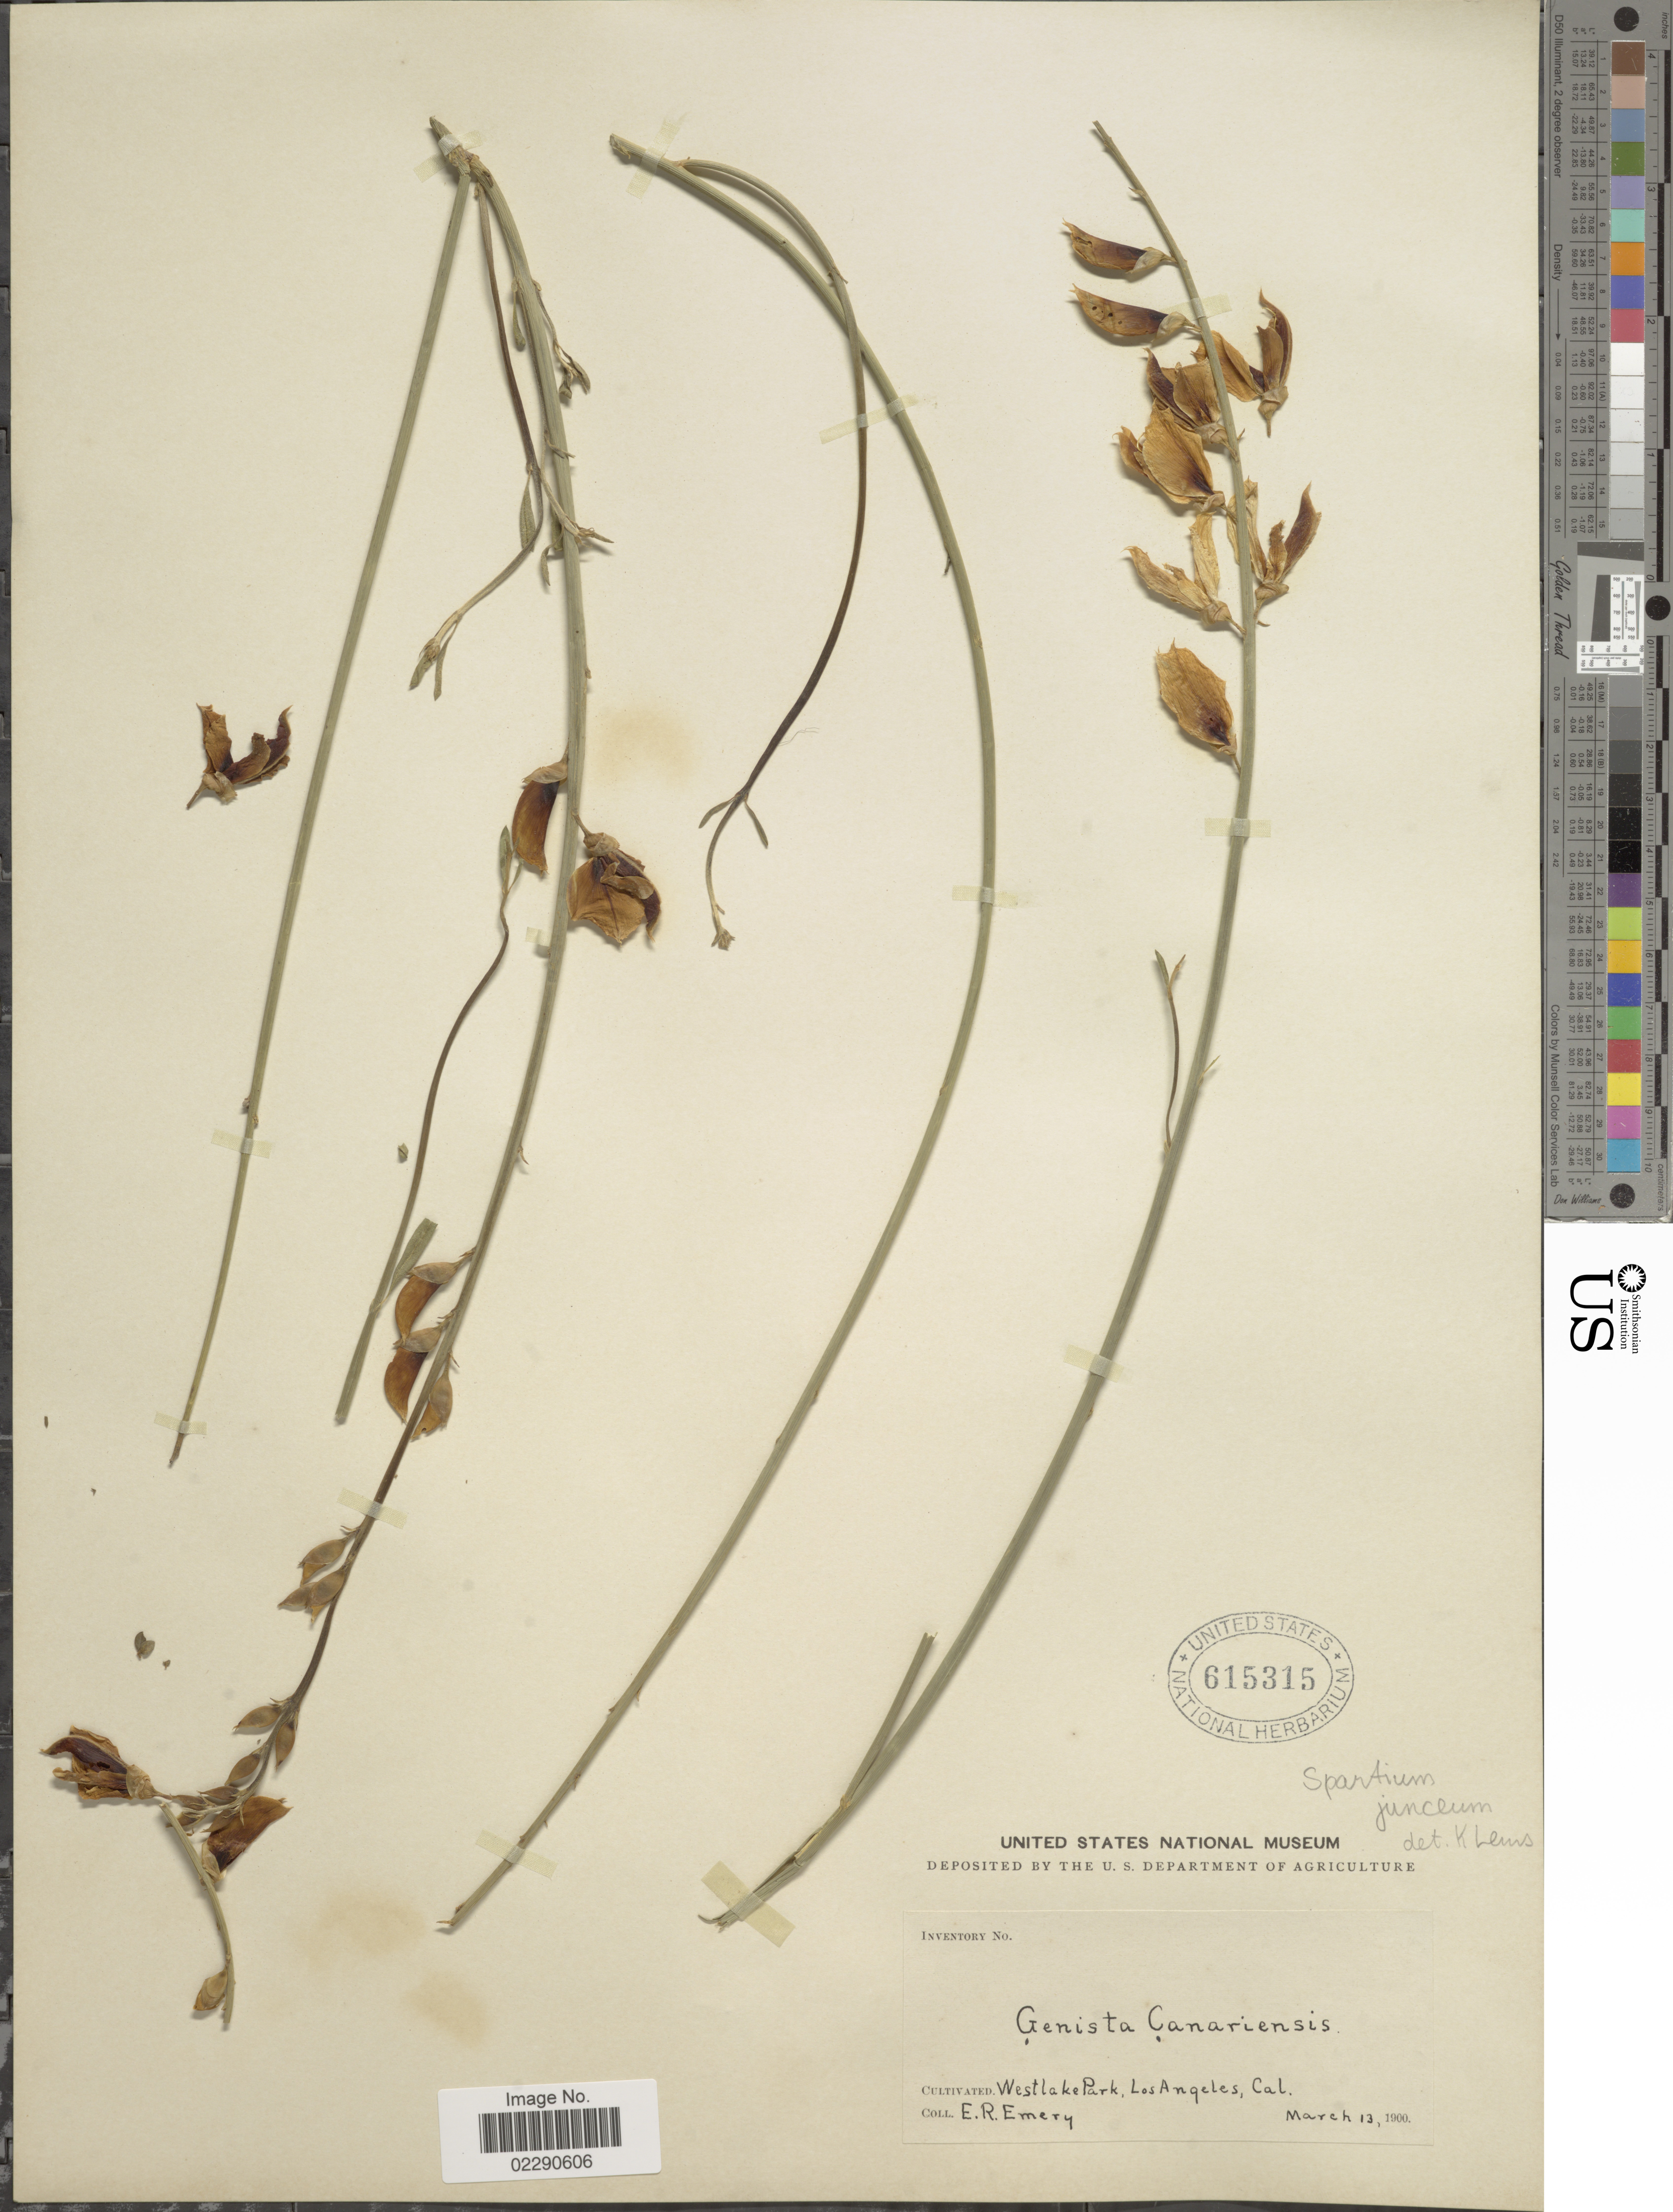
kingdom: Plantae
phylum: Tracheophyta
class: Magnoliopsida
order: Fabales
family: Fabaceae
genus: Genista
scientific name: Genista canariensis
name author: L.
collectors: E. Emery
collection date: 1900-03-13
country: United States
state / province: California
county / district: Los Angeles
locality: Westlake Park, Los Angeles, Cal.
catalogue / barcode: US 615315